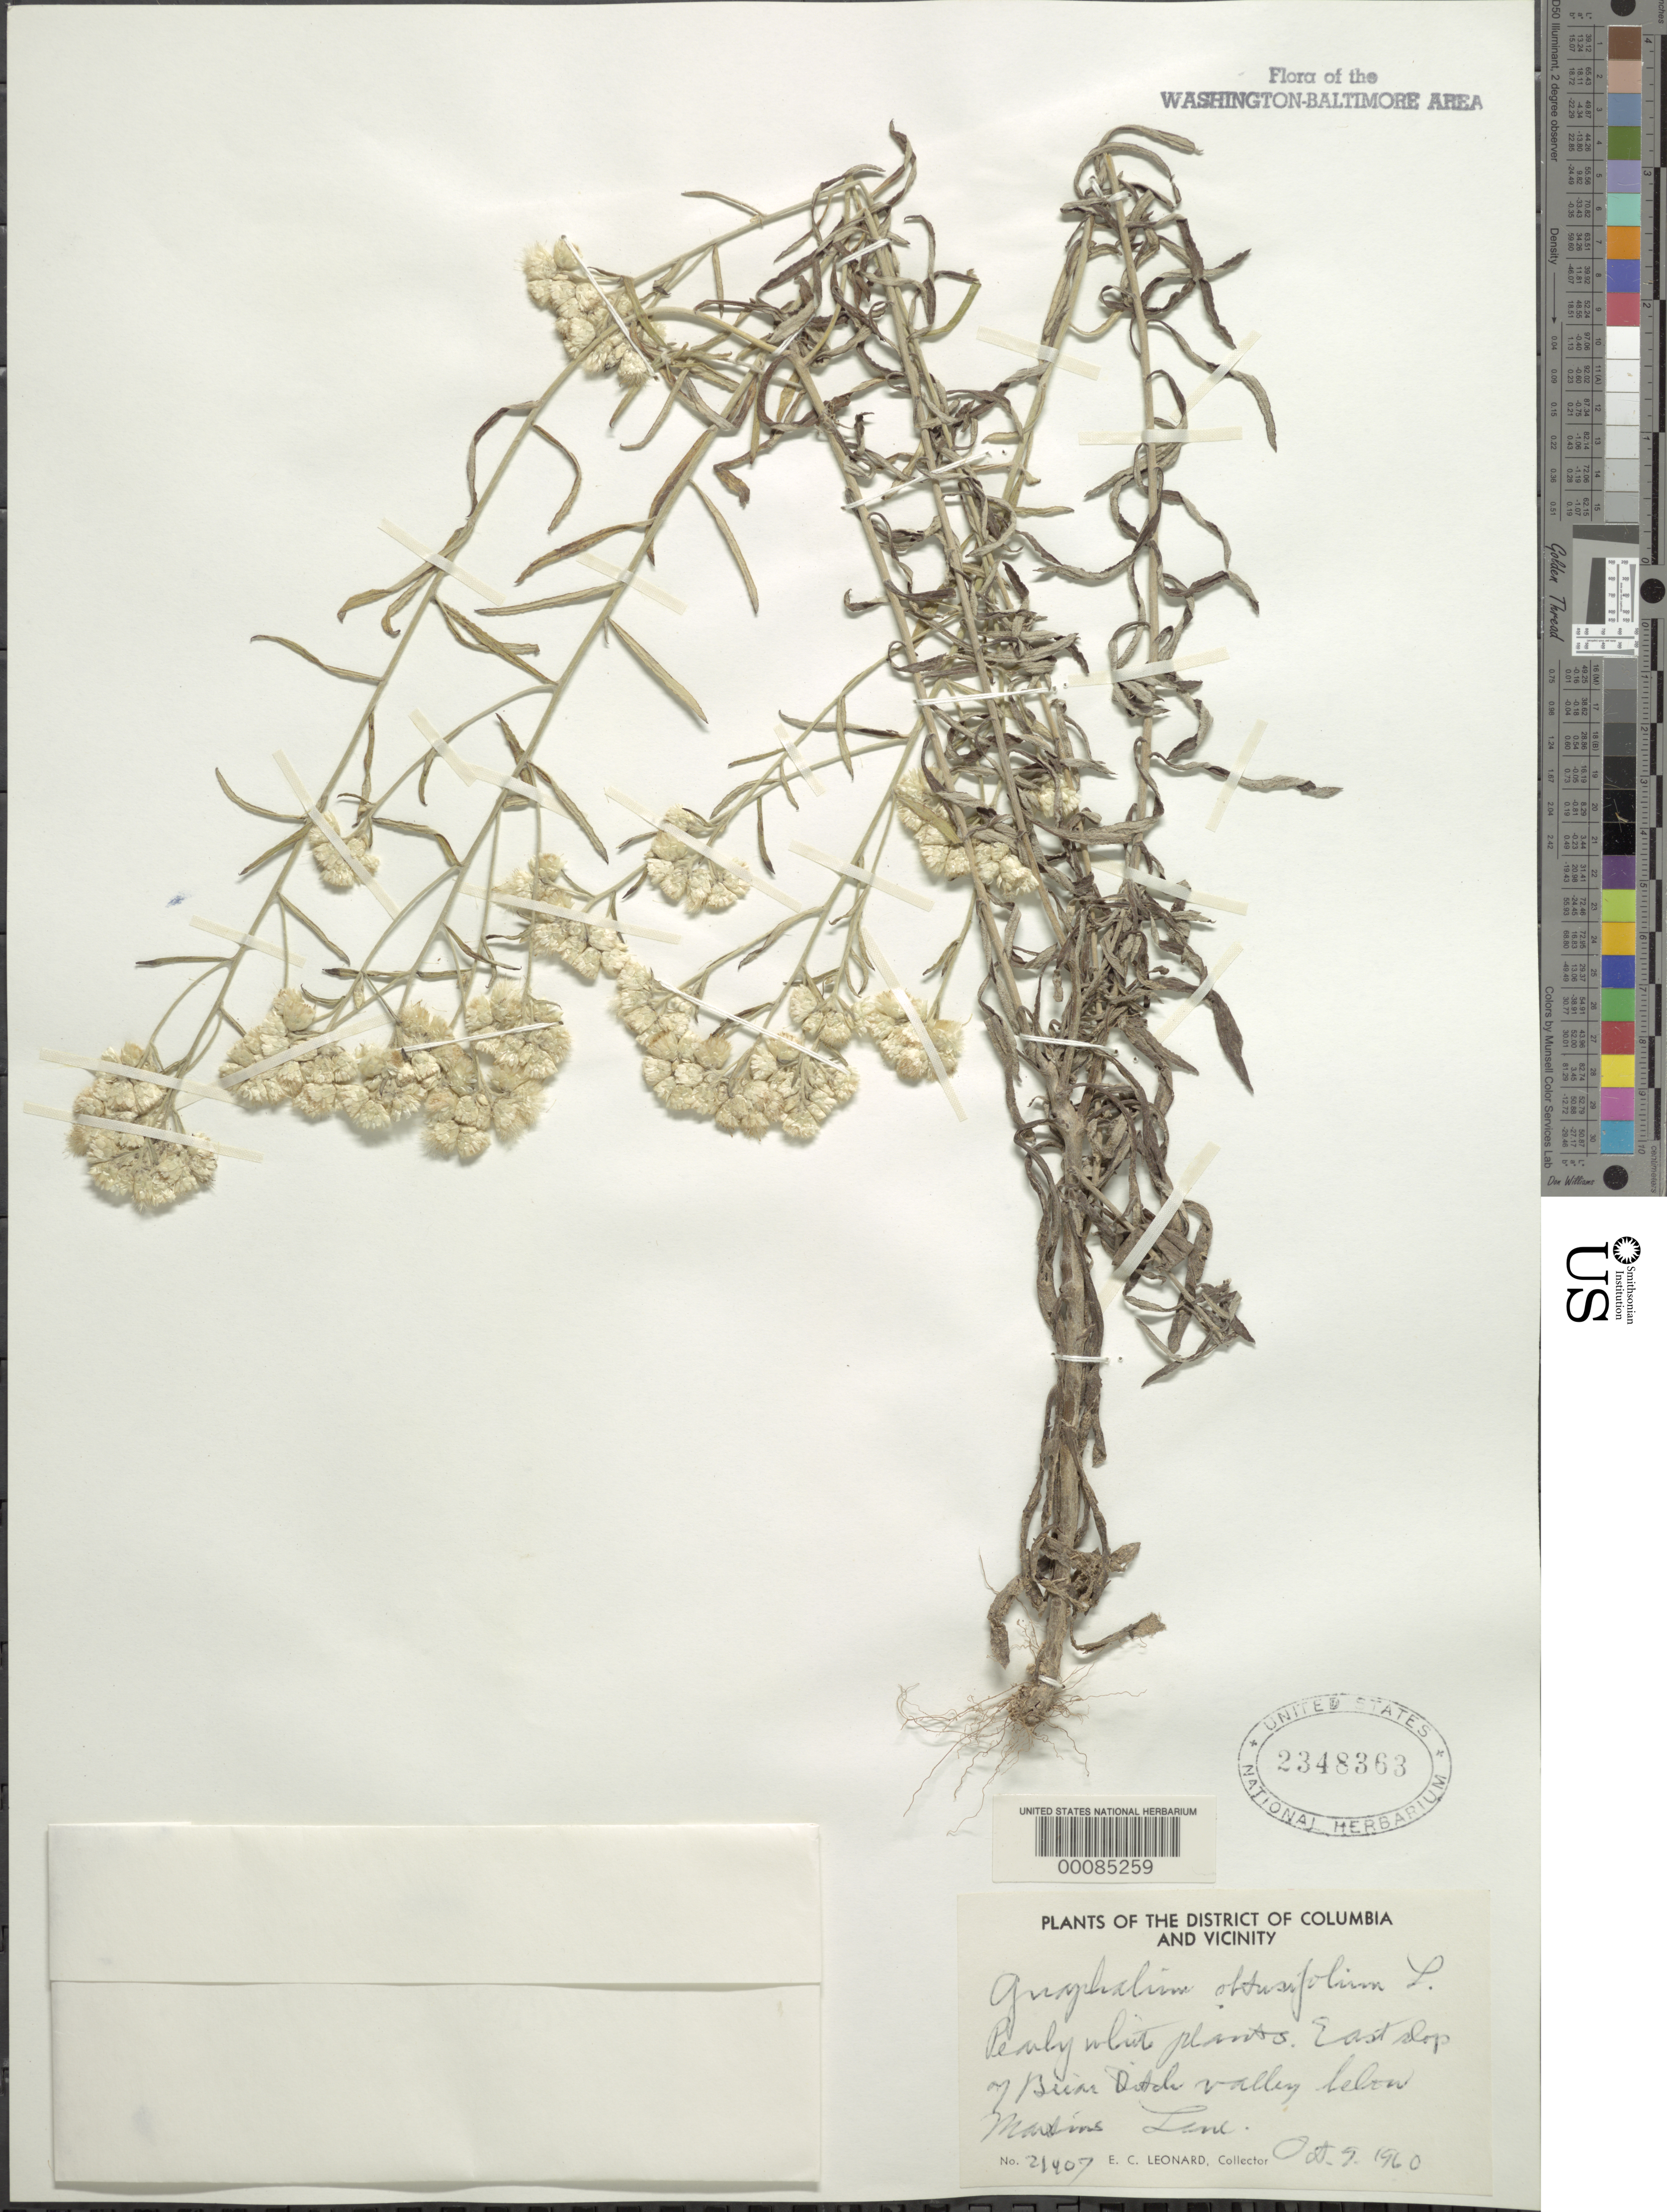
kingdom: Plantae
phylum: Tracheophyta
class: Magnoliopsida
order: Asterales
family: Asteraceae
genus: Pseudognaphalium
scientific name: Pseudognaphalium obtusifolium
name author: (L.) Hilliard & B.L. Burtt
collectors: E. C. Leonard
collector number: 21407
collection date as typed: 09 Oct 1960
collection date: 1960-10-09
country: United States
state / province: Maryland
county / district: Prince George's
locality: Briar Ditch Valley below Martins Lane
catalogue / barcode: US 2348363